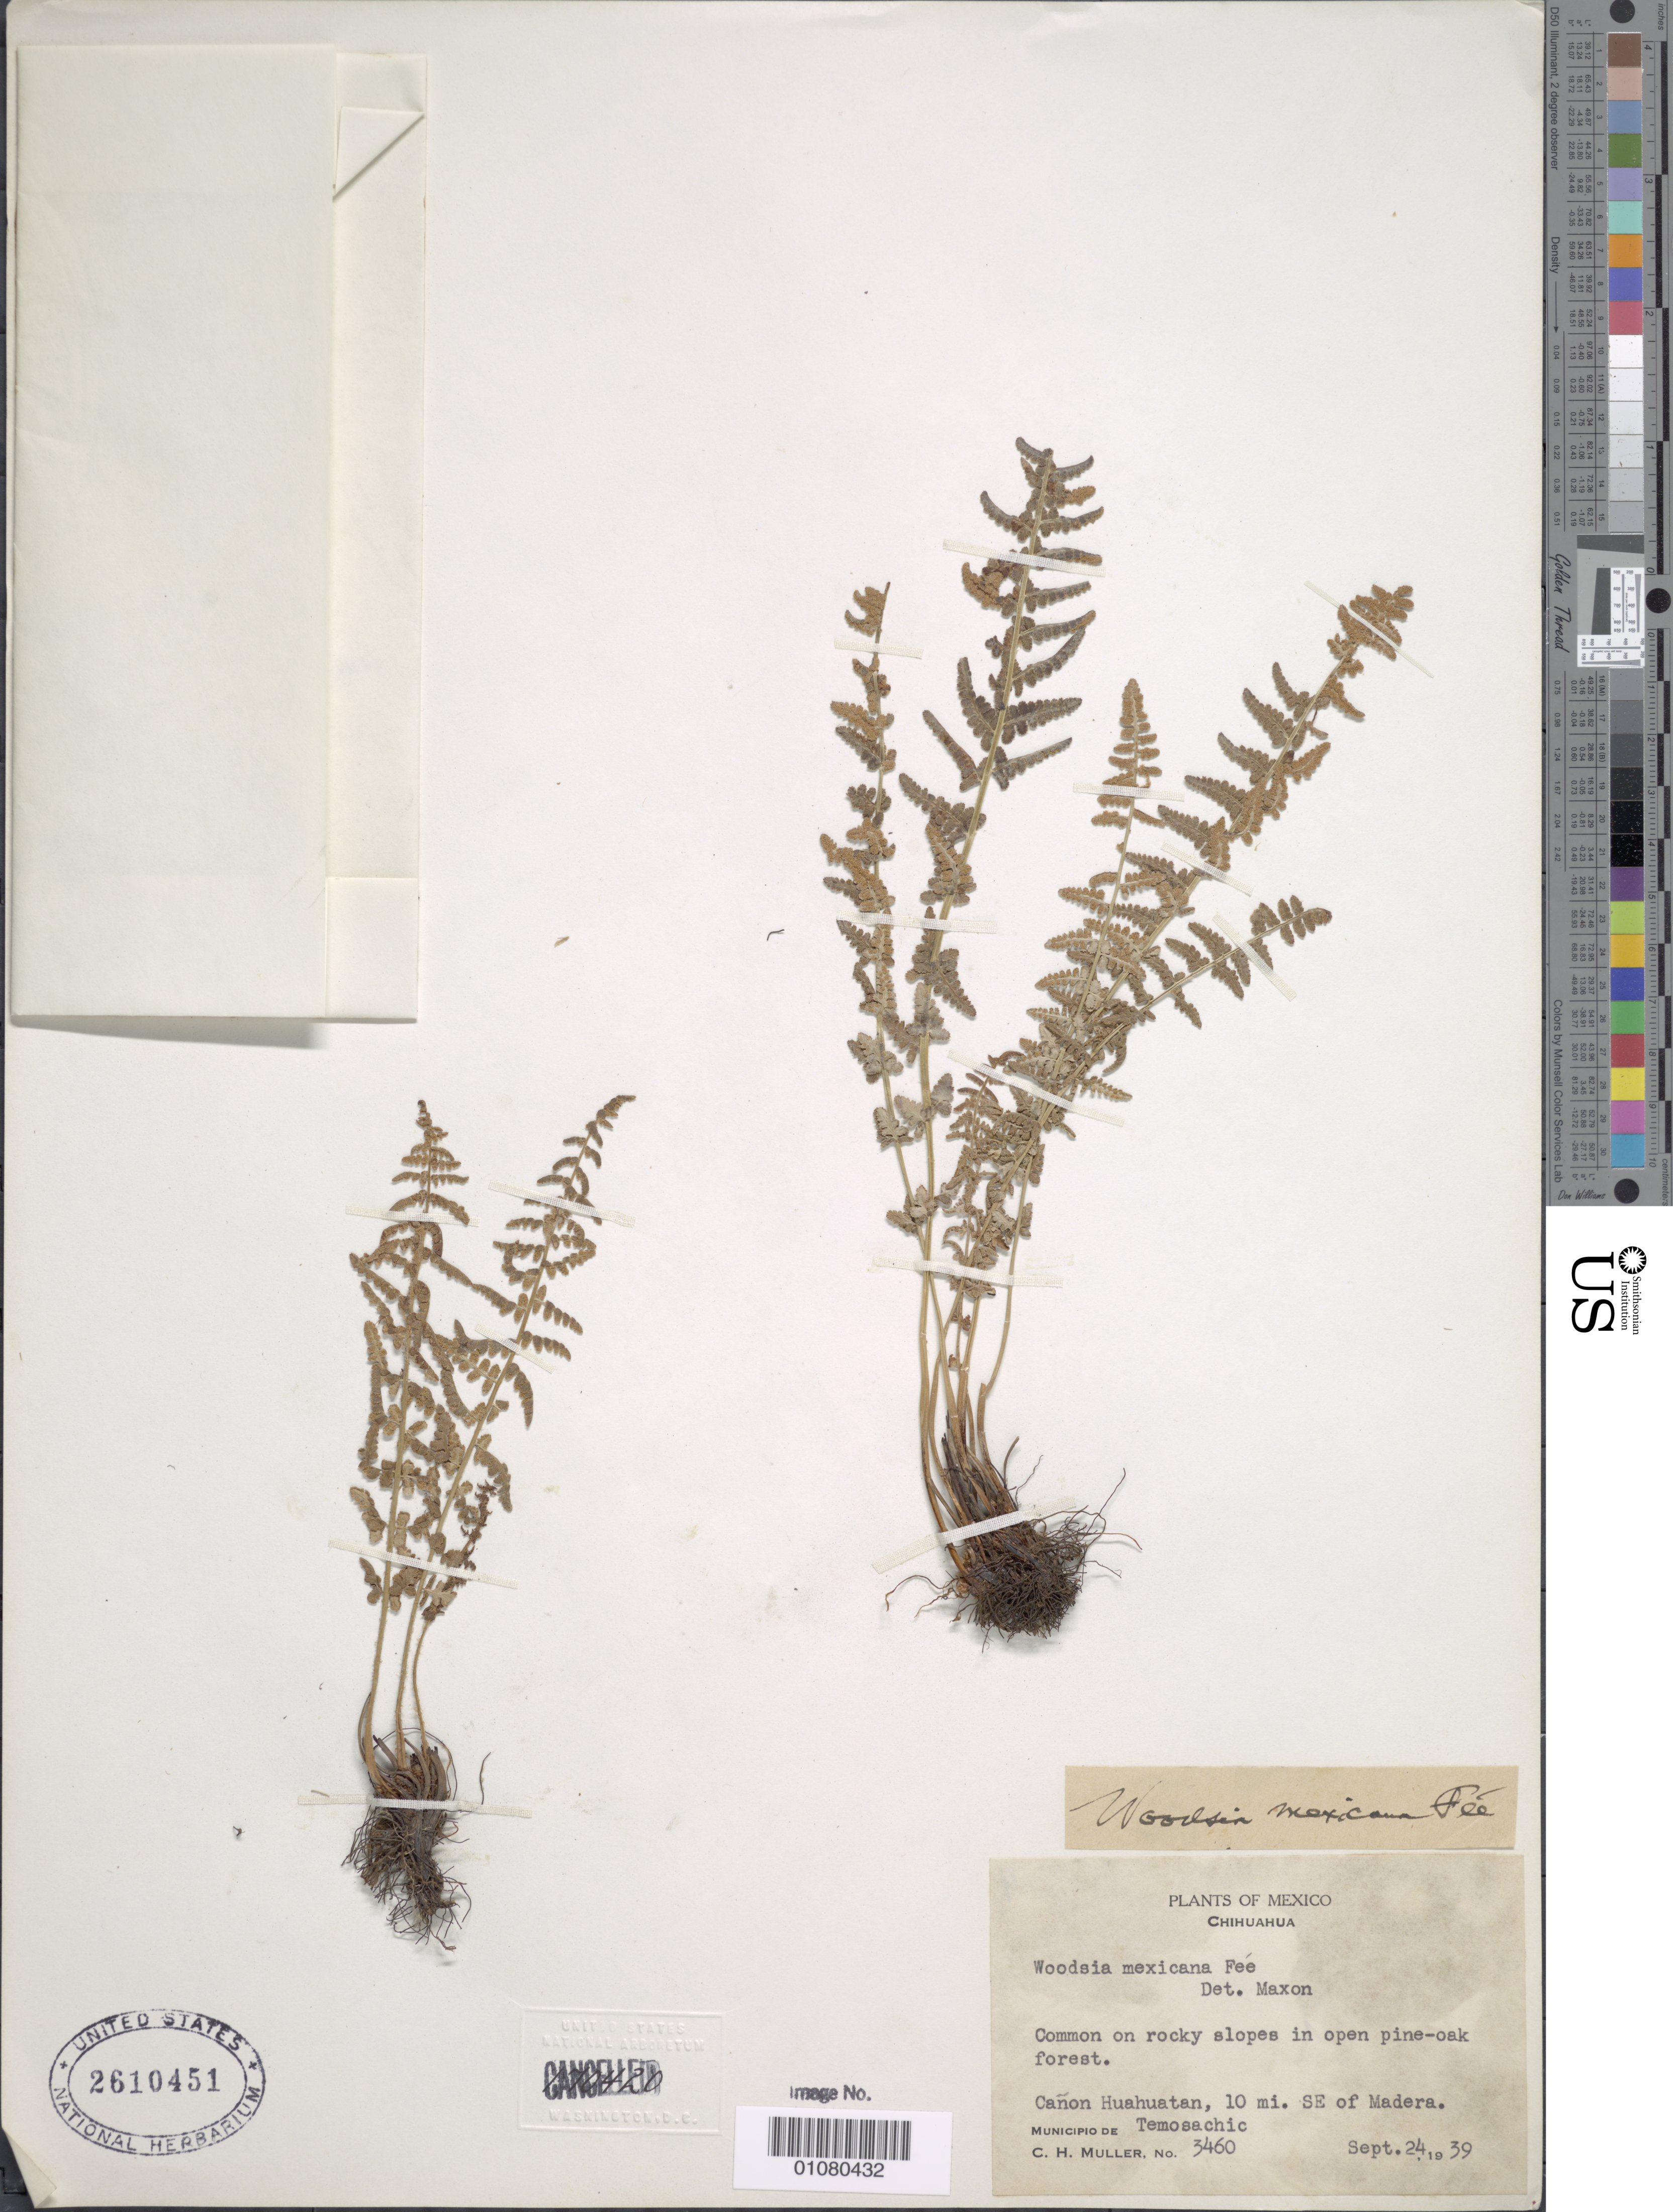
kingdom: Plantae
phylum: Tracheophyta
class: Polypodiopsida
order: Polypodiales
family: Woodsiaceae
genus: Woodsia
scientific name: Woodsia mexicana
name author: Fée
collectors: C. H. Muller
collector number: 3460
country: Mexico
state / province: Chihuahua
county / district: Temósachic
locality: Canon Huahuatan, SE of Madera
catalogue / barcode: US 2610451